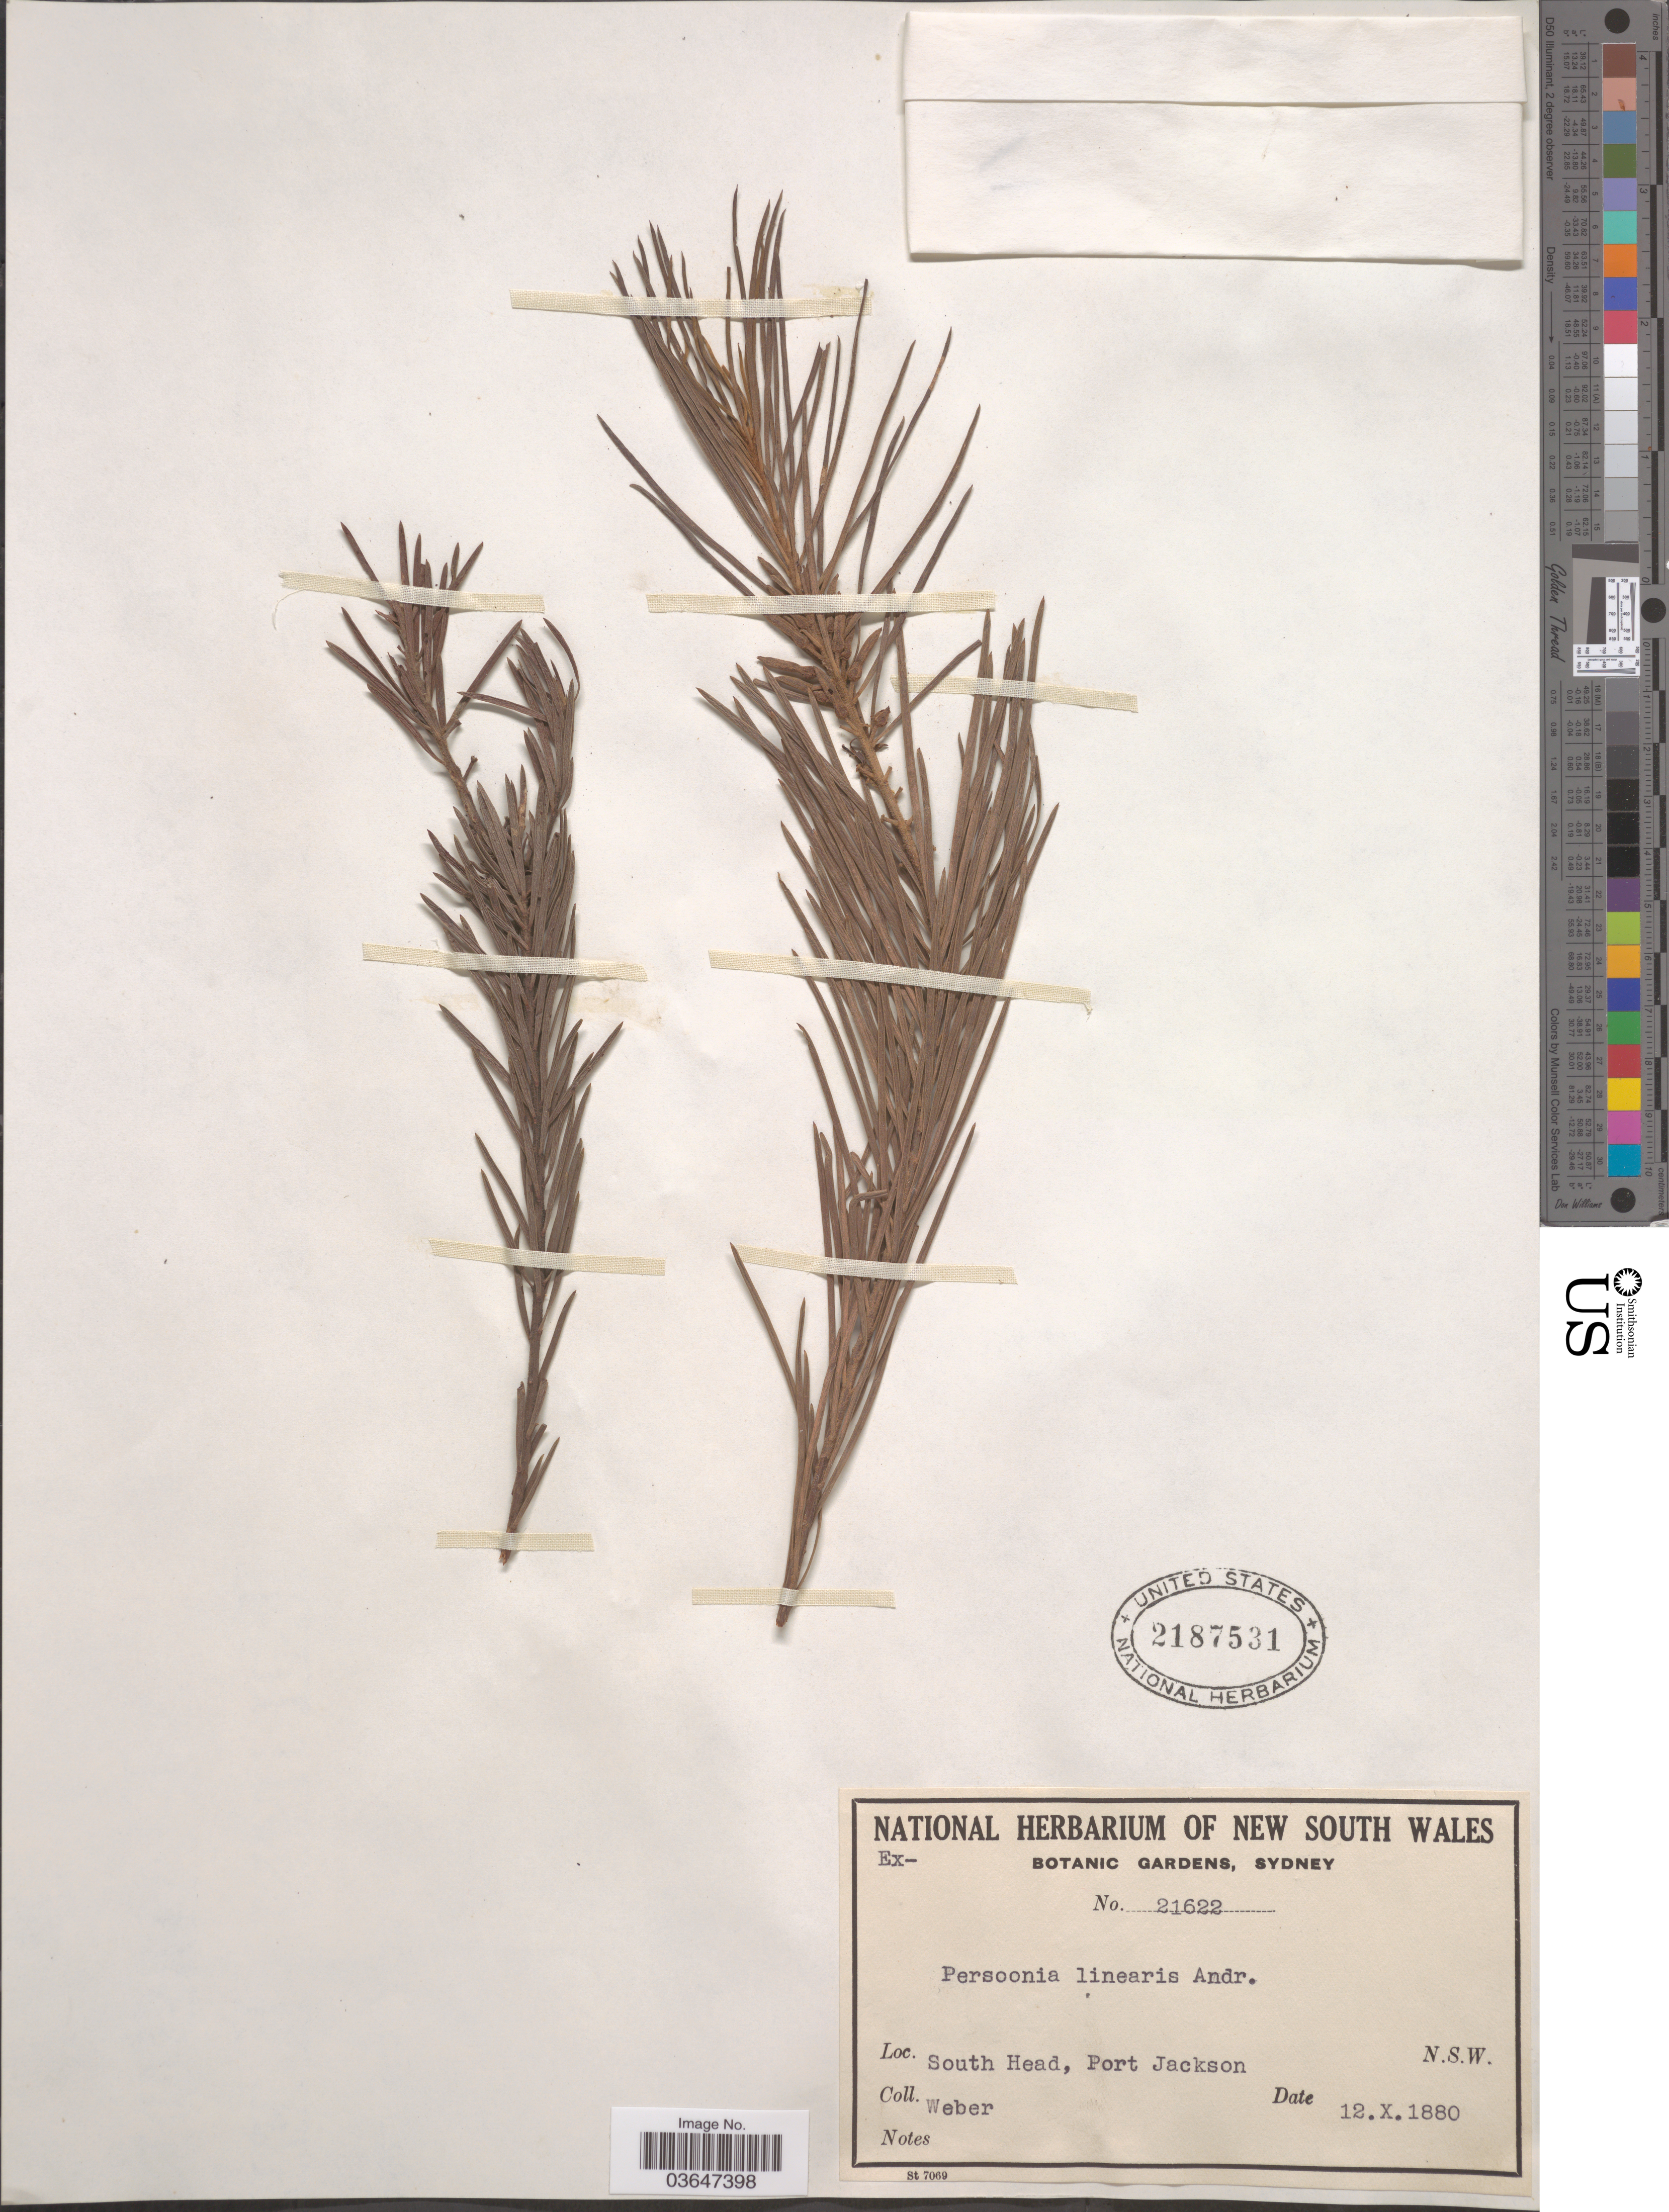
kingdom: Plantae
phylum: Tracheophyta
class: Magnoliopsida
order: Proteales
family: Proteaceae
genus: Persoonia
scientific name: Persoonia linearis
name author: Andrews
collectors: -- Weber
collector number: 21622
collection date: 1880-10-12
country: Australia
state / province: New South Wales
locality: South Head, Port Jackson.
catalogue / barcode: US 2187531